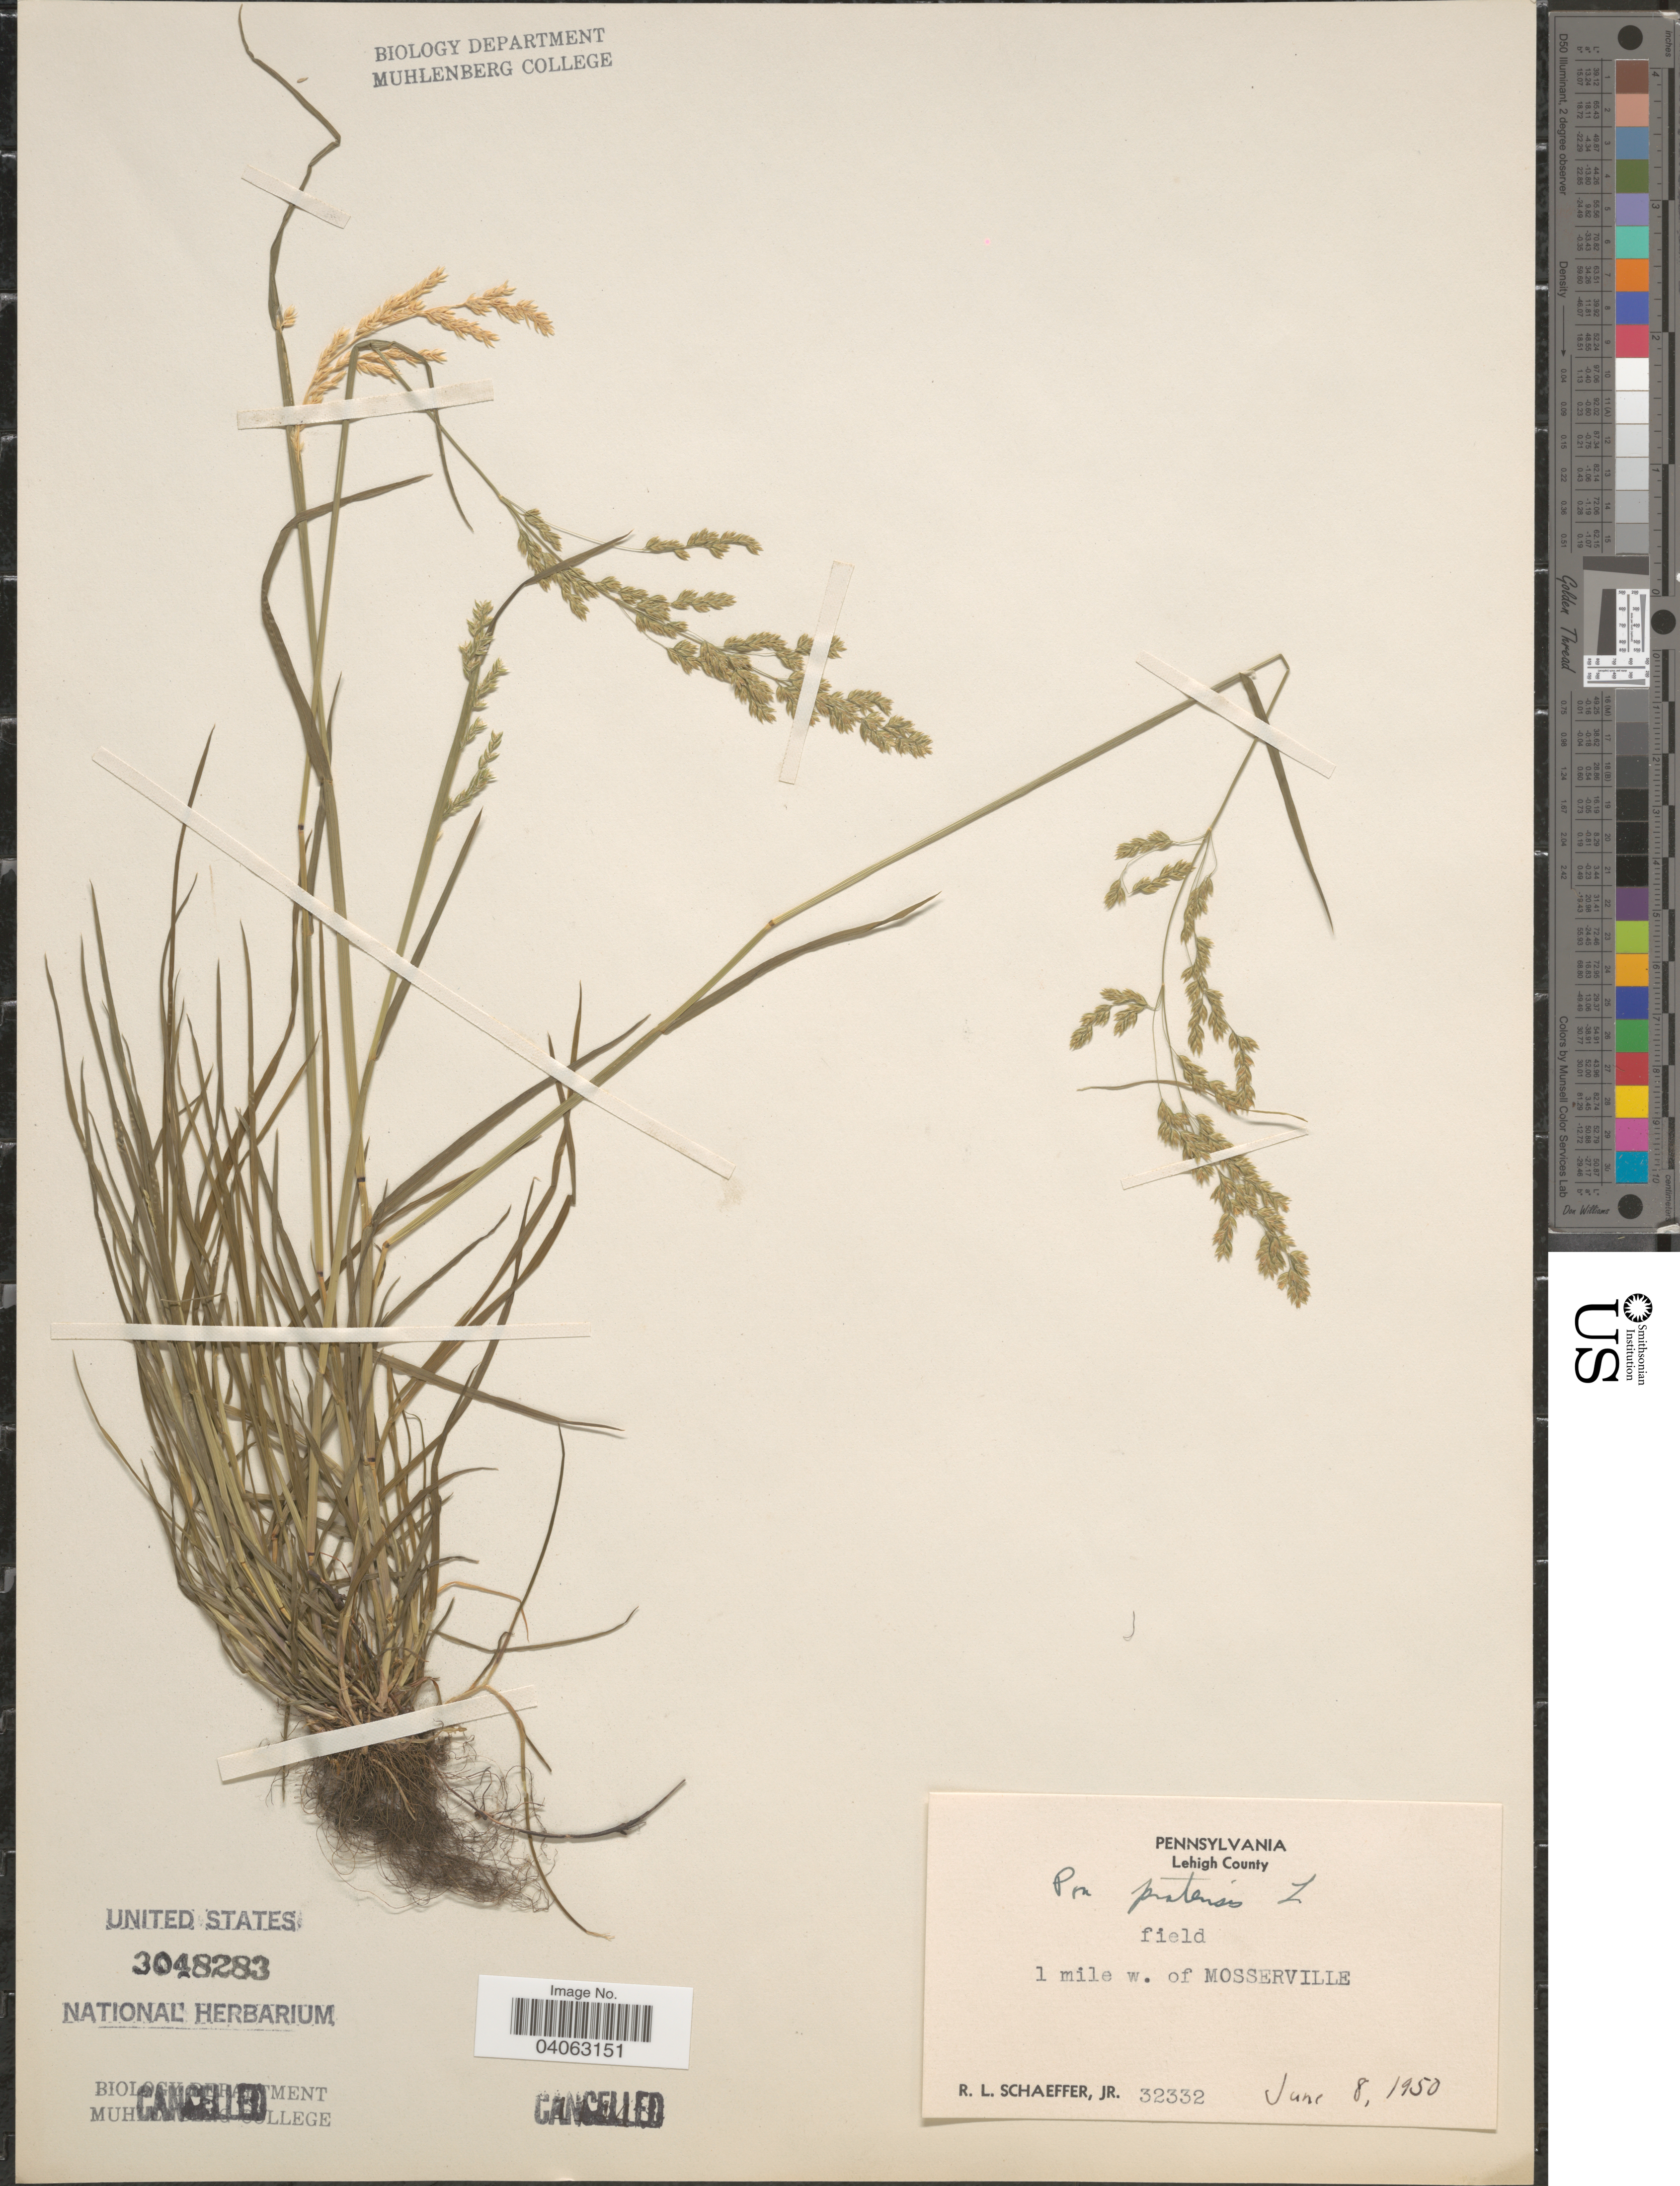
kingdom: Plantae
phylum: Tracheophyta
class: Liliopsida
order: Poales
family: Poaceae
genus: Poa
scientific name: Poa pratensis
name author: L.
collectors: R. L. Schaeffer Jr.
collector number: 32332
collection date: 1950-06-08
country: United States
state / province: Pennsylvania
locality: Lehigh County. field 1 mile w. of Mosserville.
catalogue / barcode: US 3048283